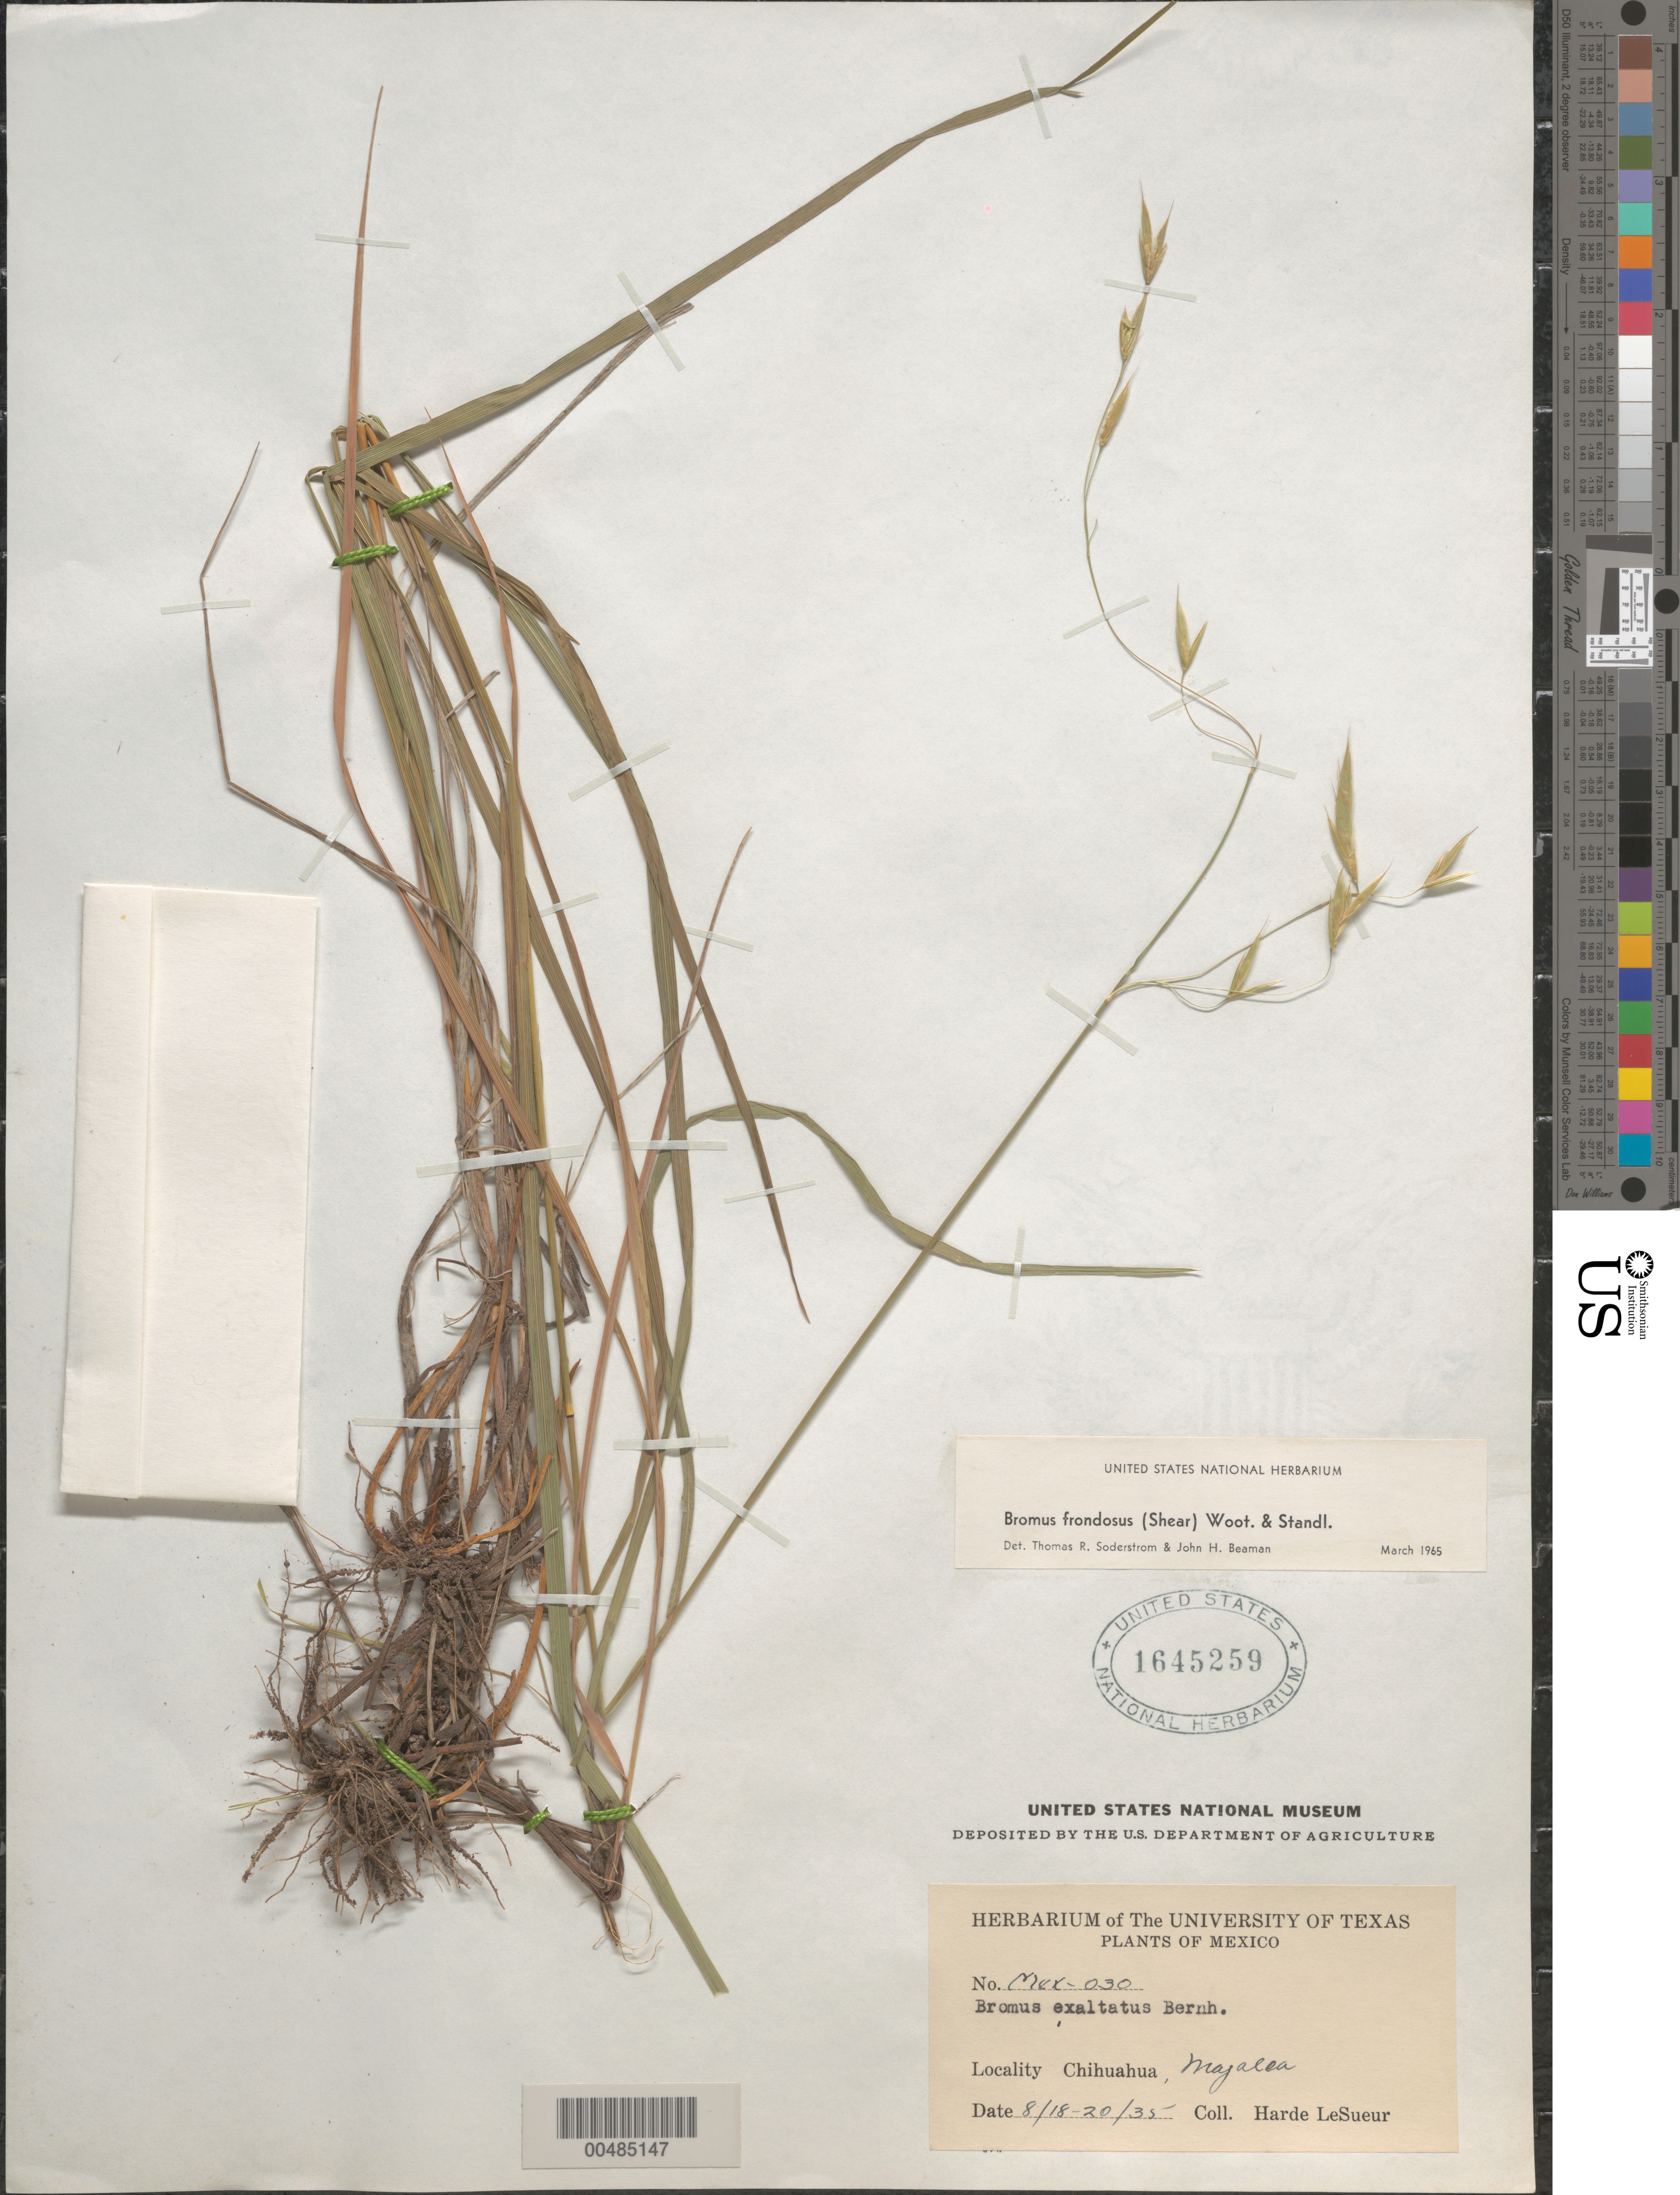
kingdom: Plantae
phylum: Tracheophyta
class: Liliopsida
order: Poales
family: Poaceae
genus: Bromus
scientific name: Bromus porteri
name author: (J.M. Coult.) Nash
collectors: D. H. LeSueur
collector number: Mex-030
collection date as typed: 18 Aug 1935 to 20 Aug 1935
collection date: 1935-08-18/1935-08-20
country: Mexico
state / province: Chihuahua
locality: Majalca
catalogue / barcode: US 1645259